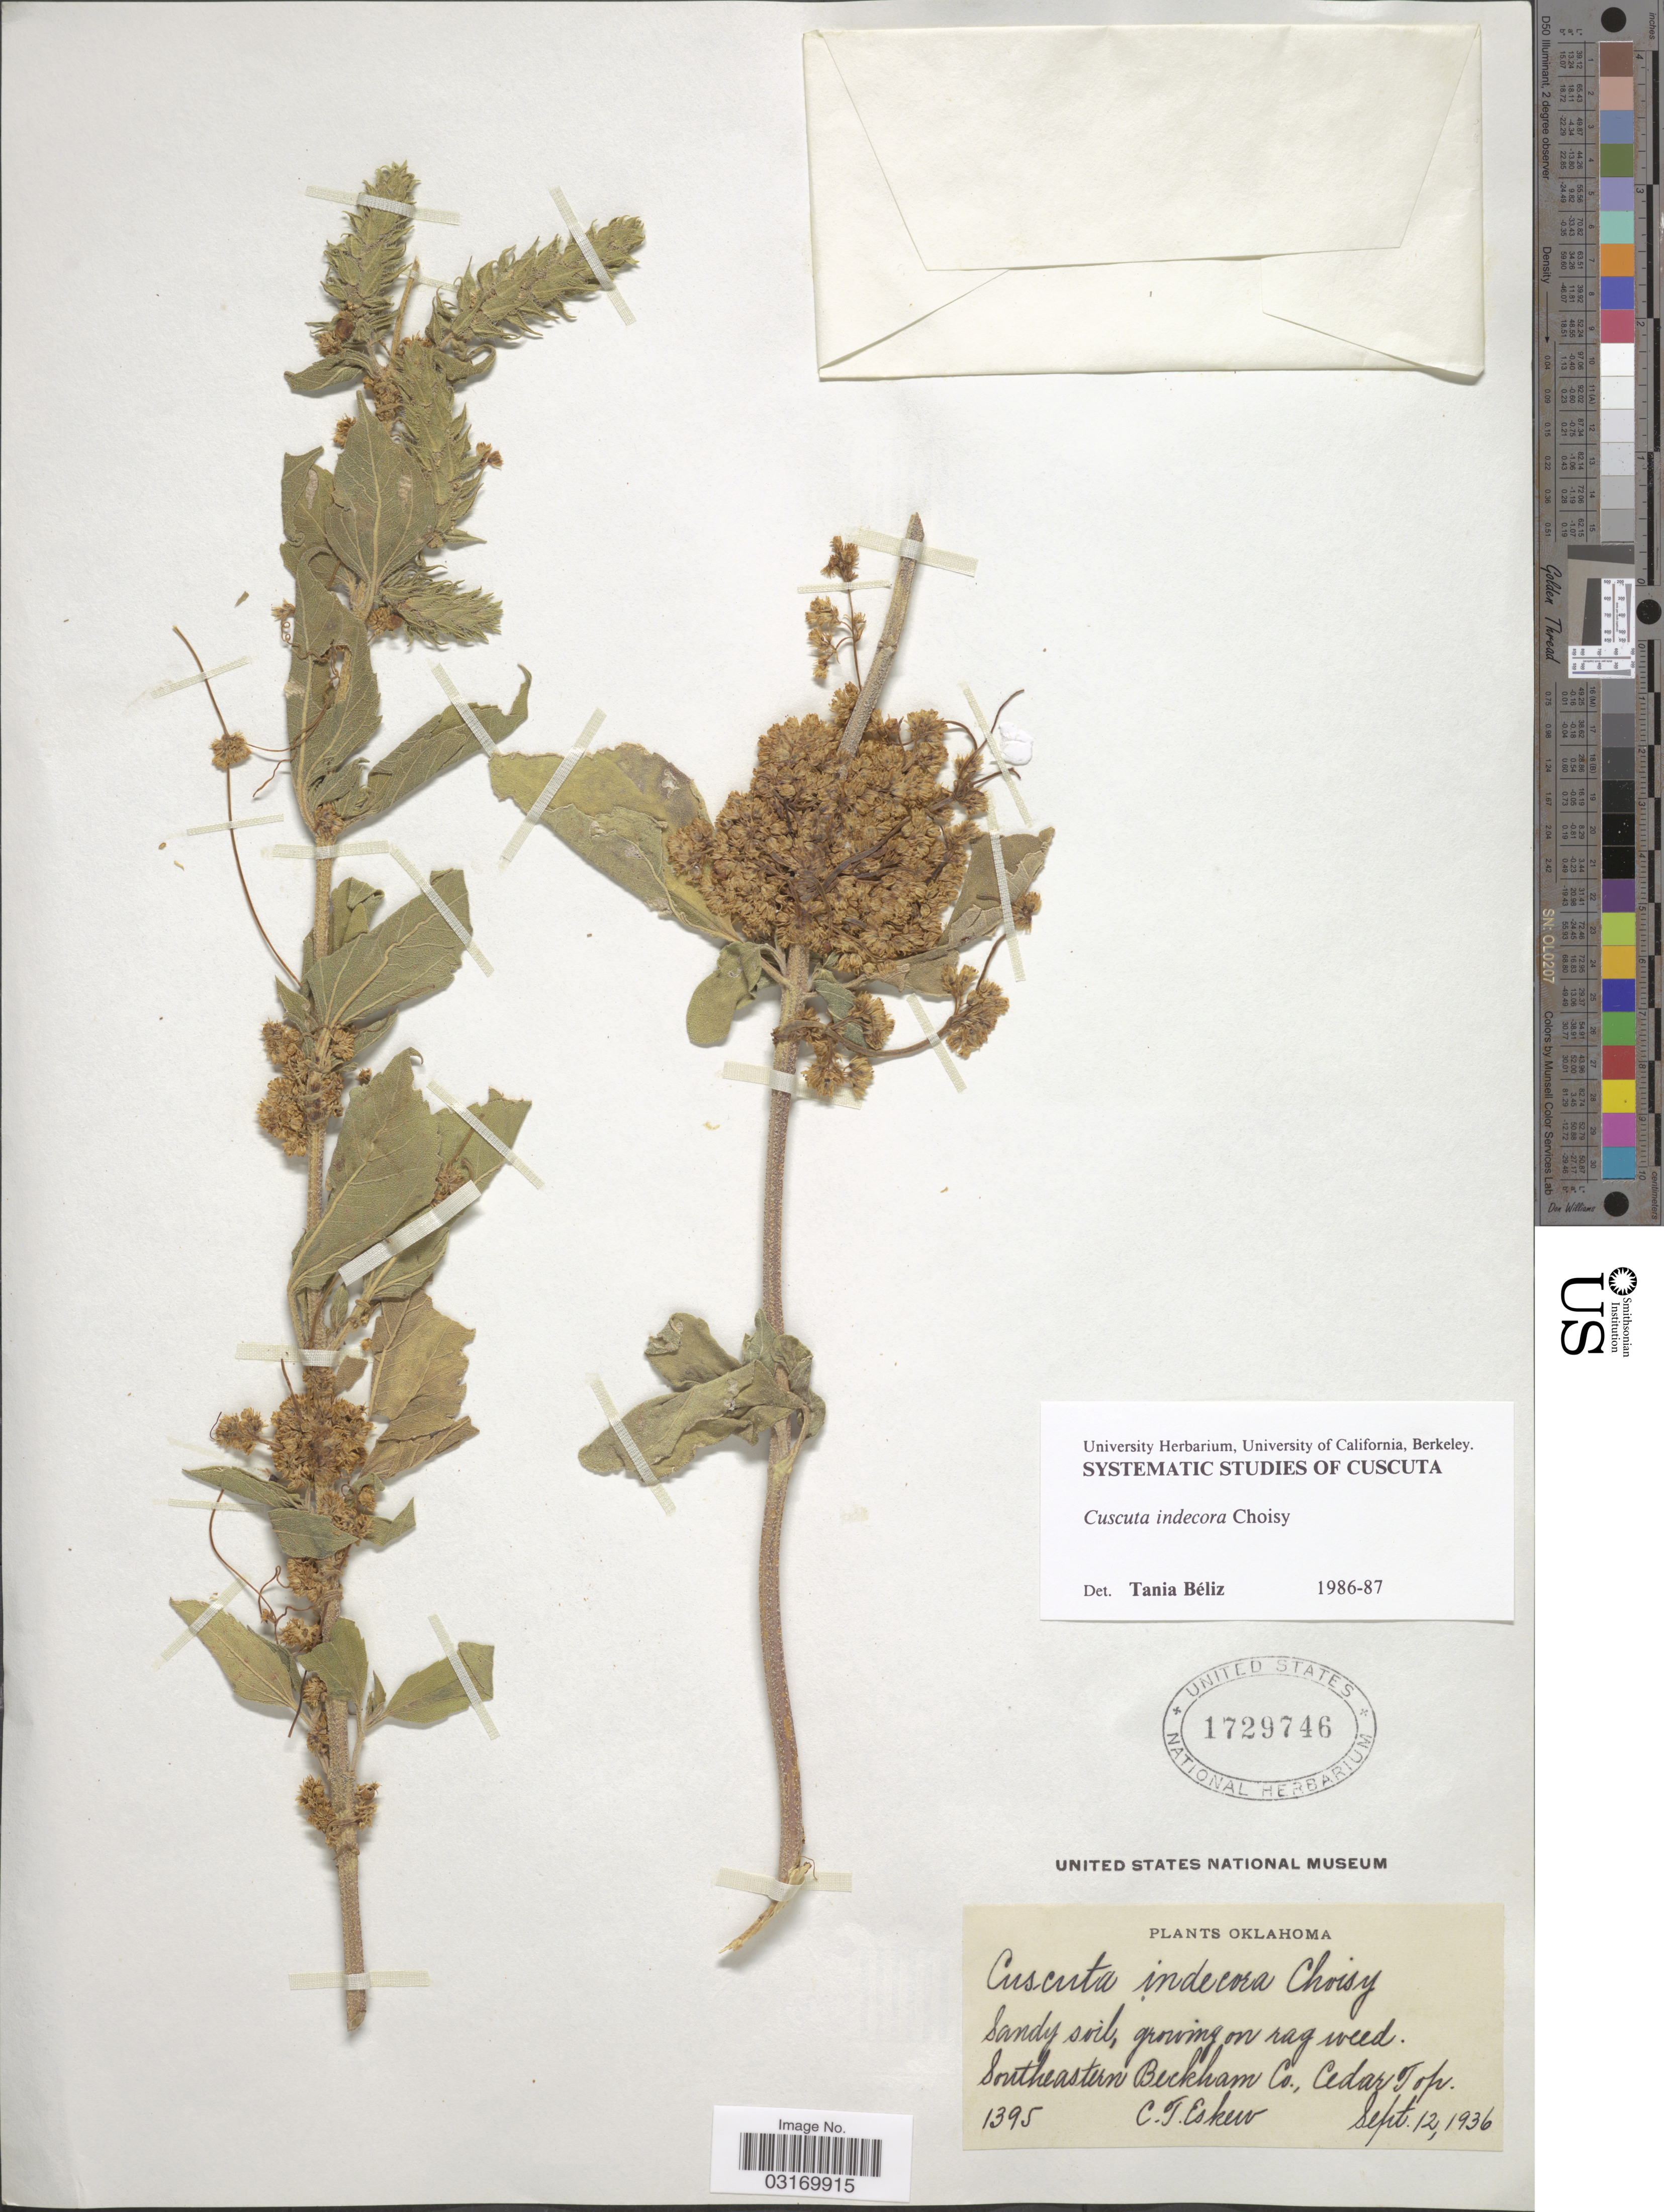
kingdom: Plantae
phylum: Tracheophyta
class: Magnoliopsida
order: Solanales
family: Convolvulaceae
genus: Cuscuta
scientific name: Cuscuta indecora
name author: Choisy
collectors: C. Eskew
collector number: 1395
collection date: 1936-09-12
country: United States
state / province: Oklahoma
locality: Southeastern Beckham Co., Cedar Top.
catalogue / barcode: US 1729746